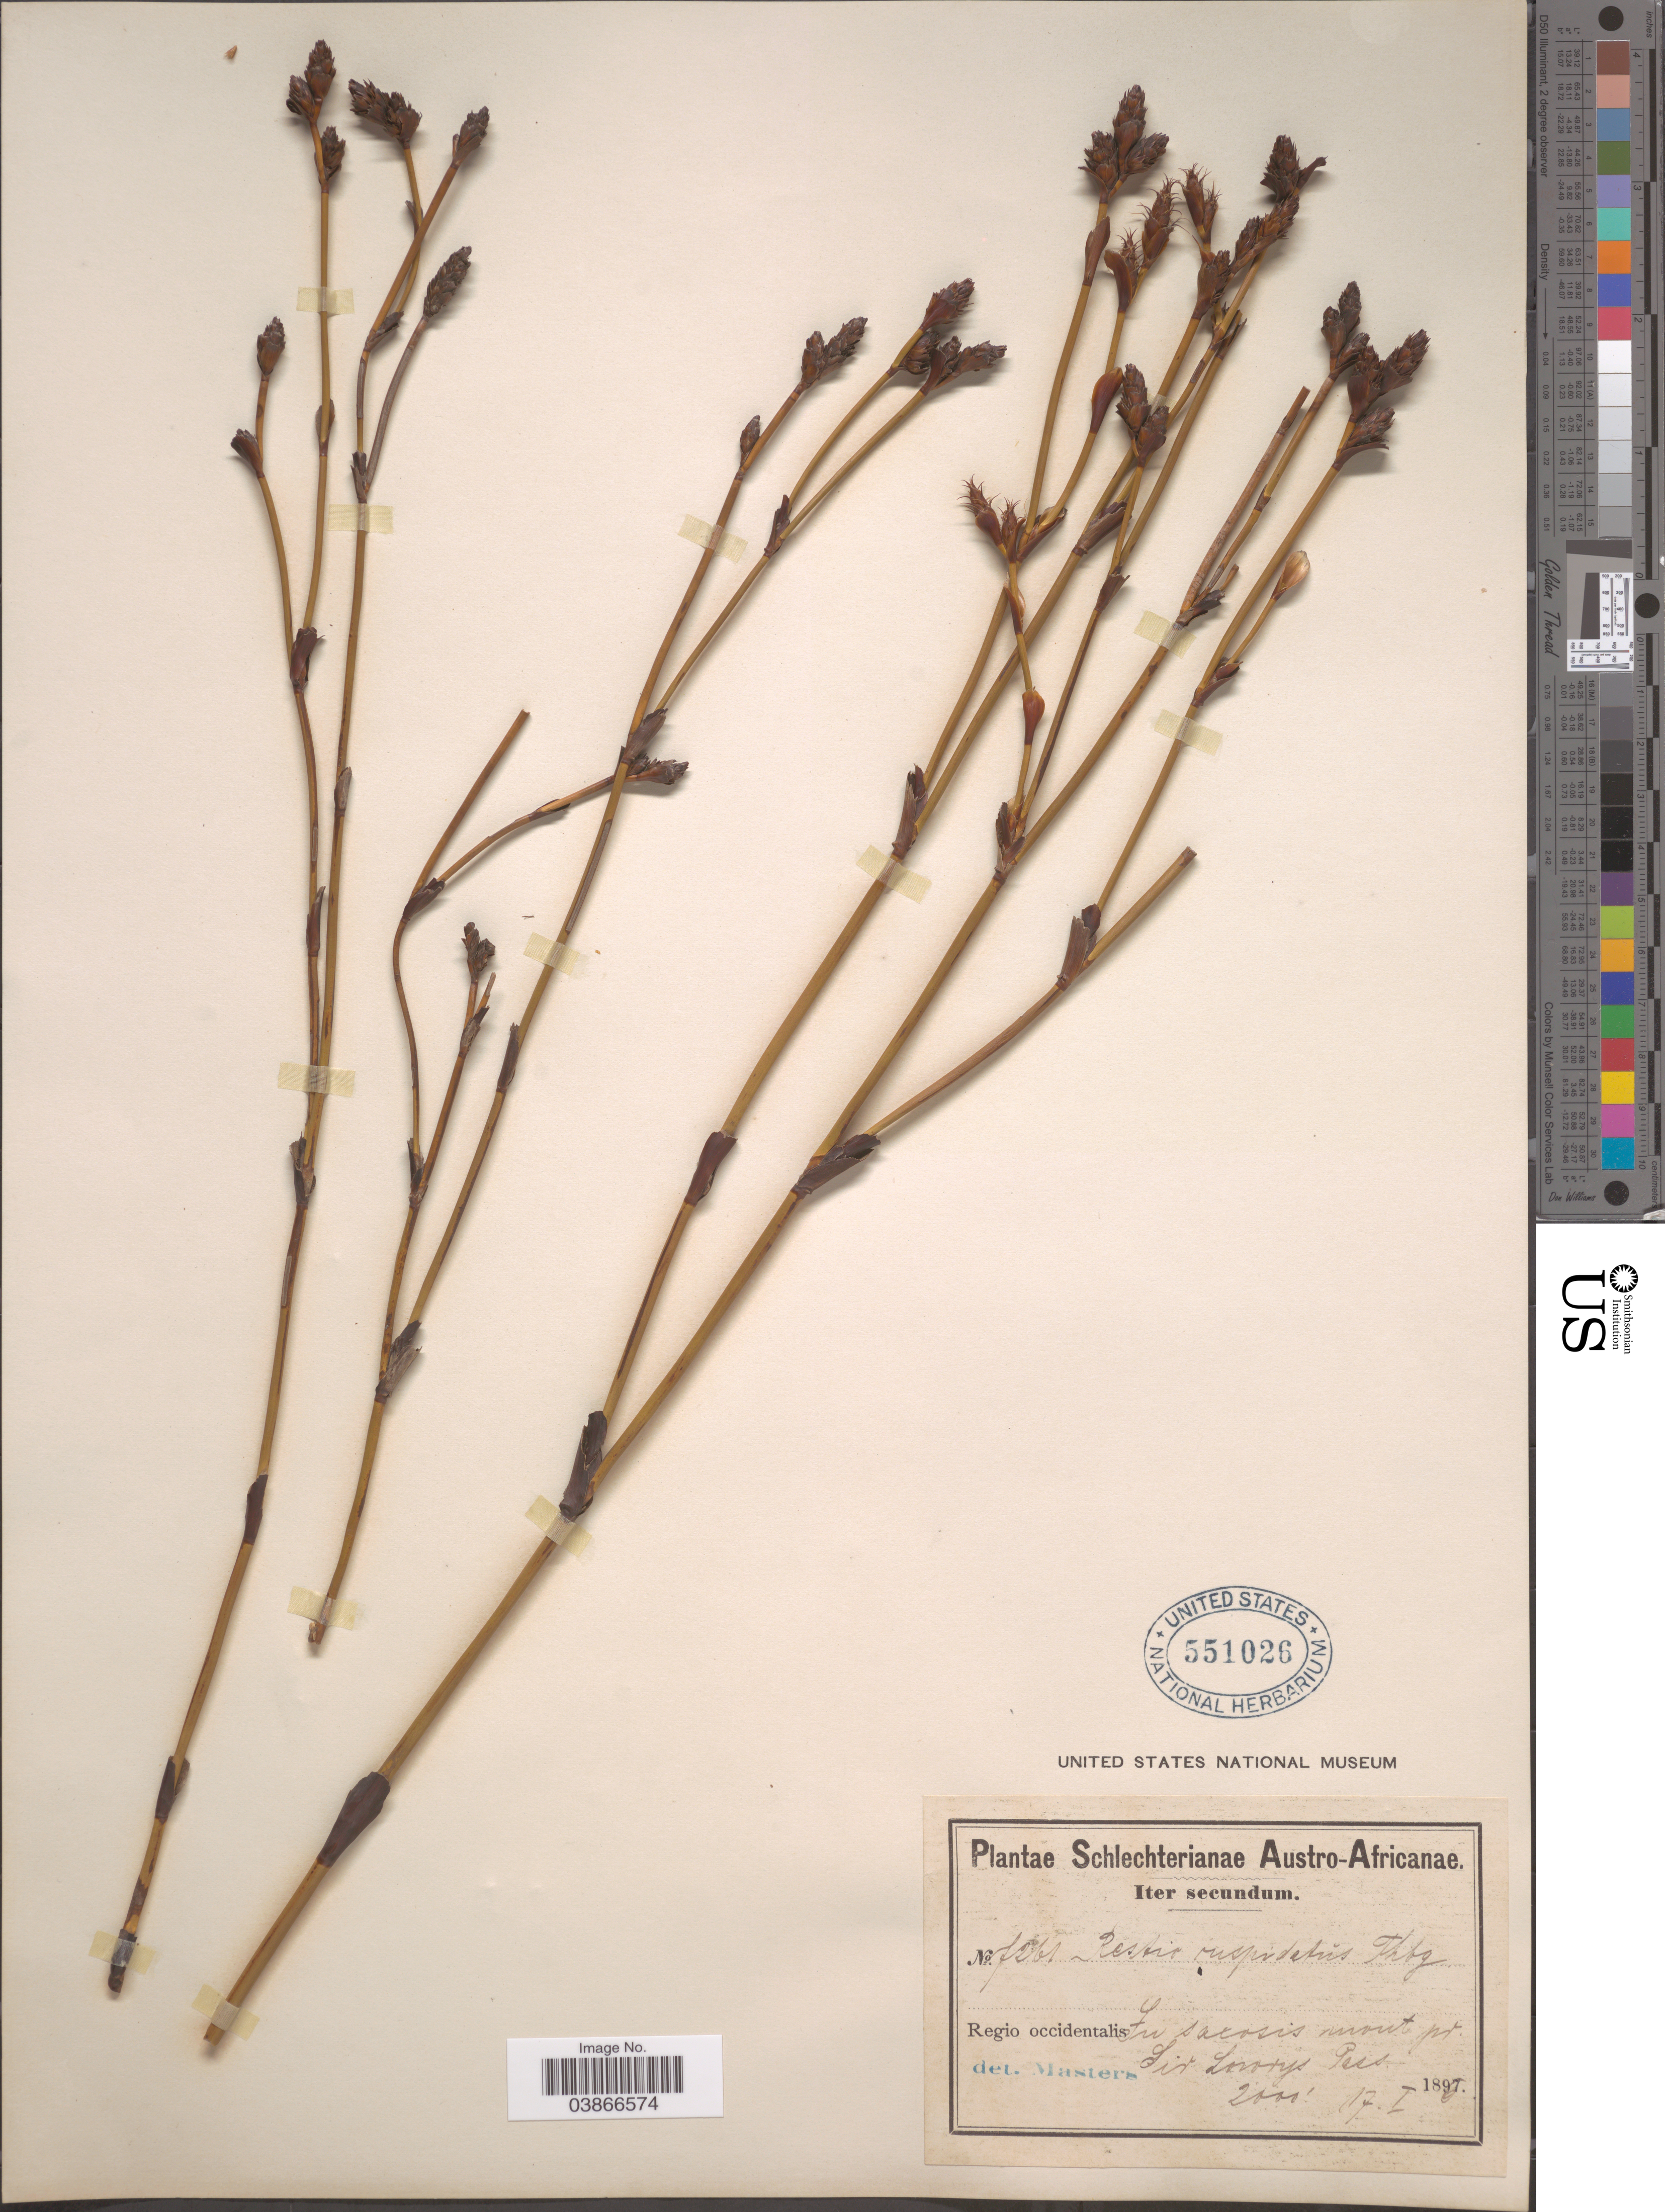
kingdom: Plantae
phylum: Tracheophyta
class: Liliopsida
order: Poales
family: Restionaceae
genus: Restio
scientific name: Restio cuspidatus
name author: Thunb.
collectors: Schlechter, --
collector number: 7261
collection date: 1896-01-17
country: South Africa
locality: Austro-Africanae. Regio occidentalis. In saxosis mont pr. Sir Lowrys Pass.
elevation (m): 610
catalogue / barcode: US 551026